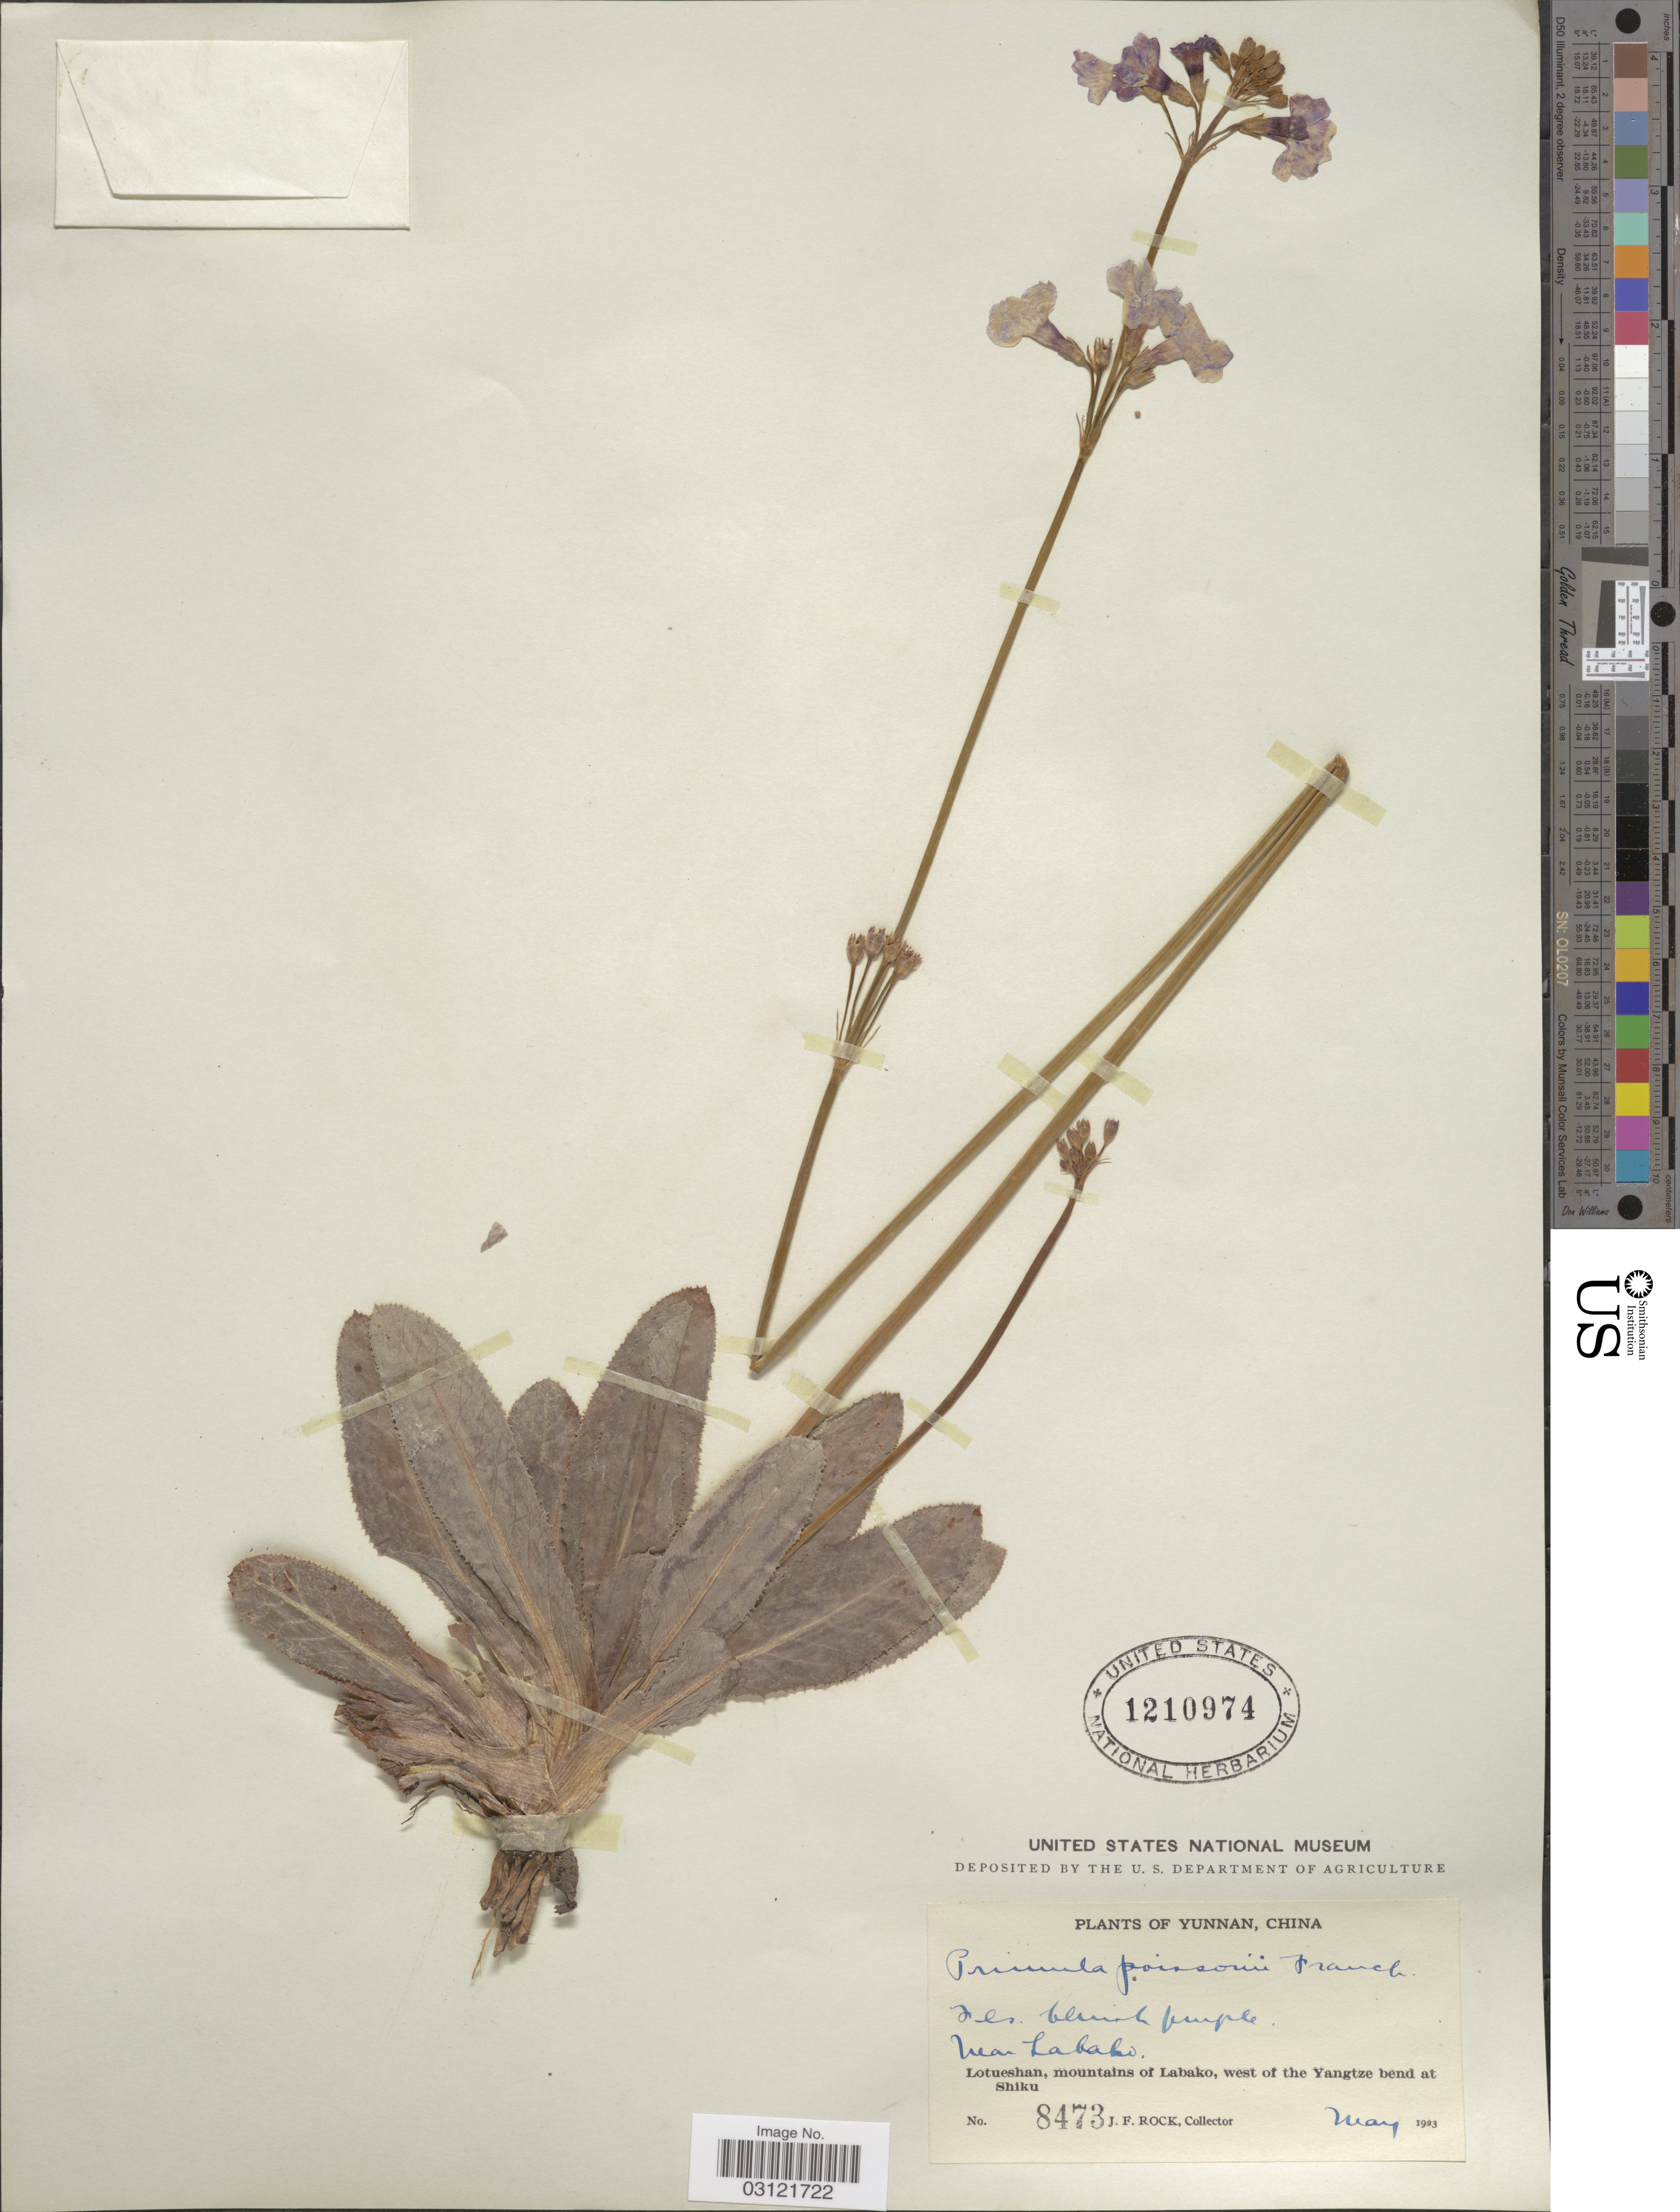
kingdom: Plantae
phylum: Tracheophyta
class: Magnoliopsida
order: Ericales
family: Primulaceae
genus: Primula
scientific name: Primula poissonii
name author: Franch.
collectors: J. Rock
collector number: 8473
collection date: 1923-05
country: China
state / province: Yunnan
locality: Near Labako, Lotueshan, mountains of Labako, west of the Yangtze bend at Shiku.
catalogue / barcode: US 1210974